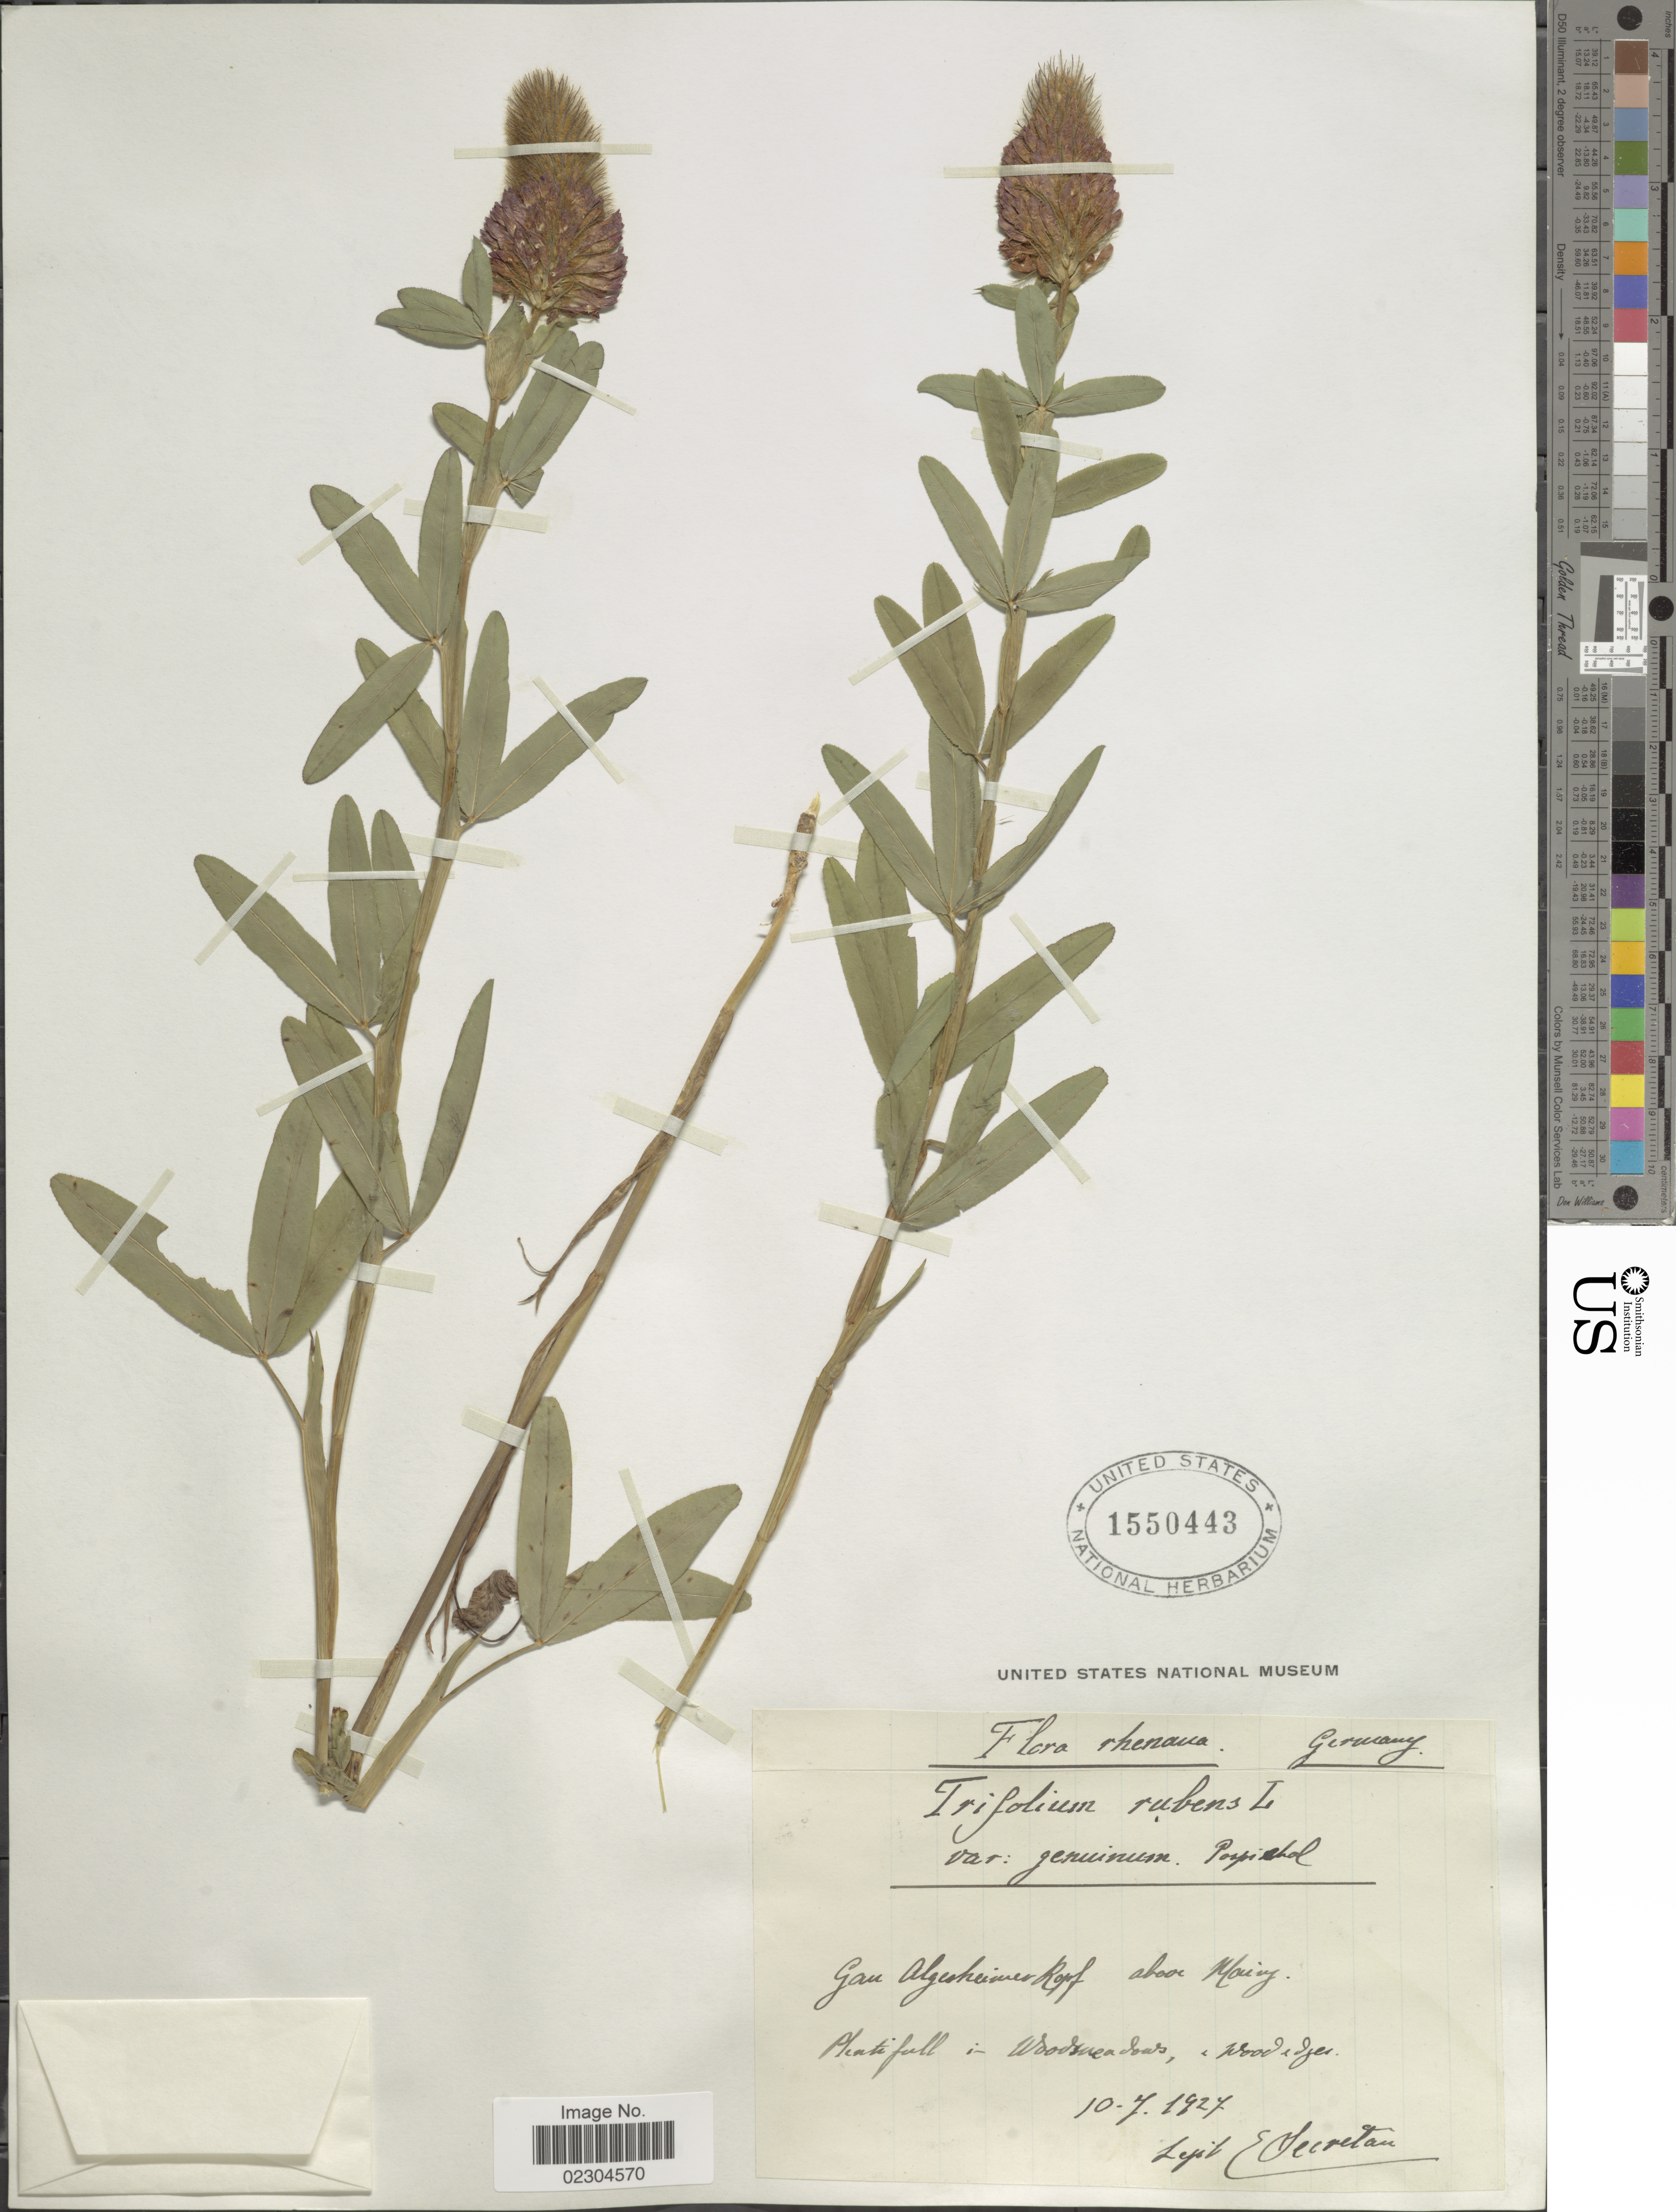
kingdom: Plantae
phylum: Tracheophyta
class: Magnoliopsida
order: Fabales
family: Fabaceae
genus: Trifolium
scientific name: Trifolium rubens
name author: L.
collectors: E. Secretan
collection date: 1927-07-10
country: Germany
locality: Gau Algesheimerrof above Mainz, Plentiful in Woodsenmeadows [interpreted]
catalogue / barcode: US 1550443